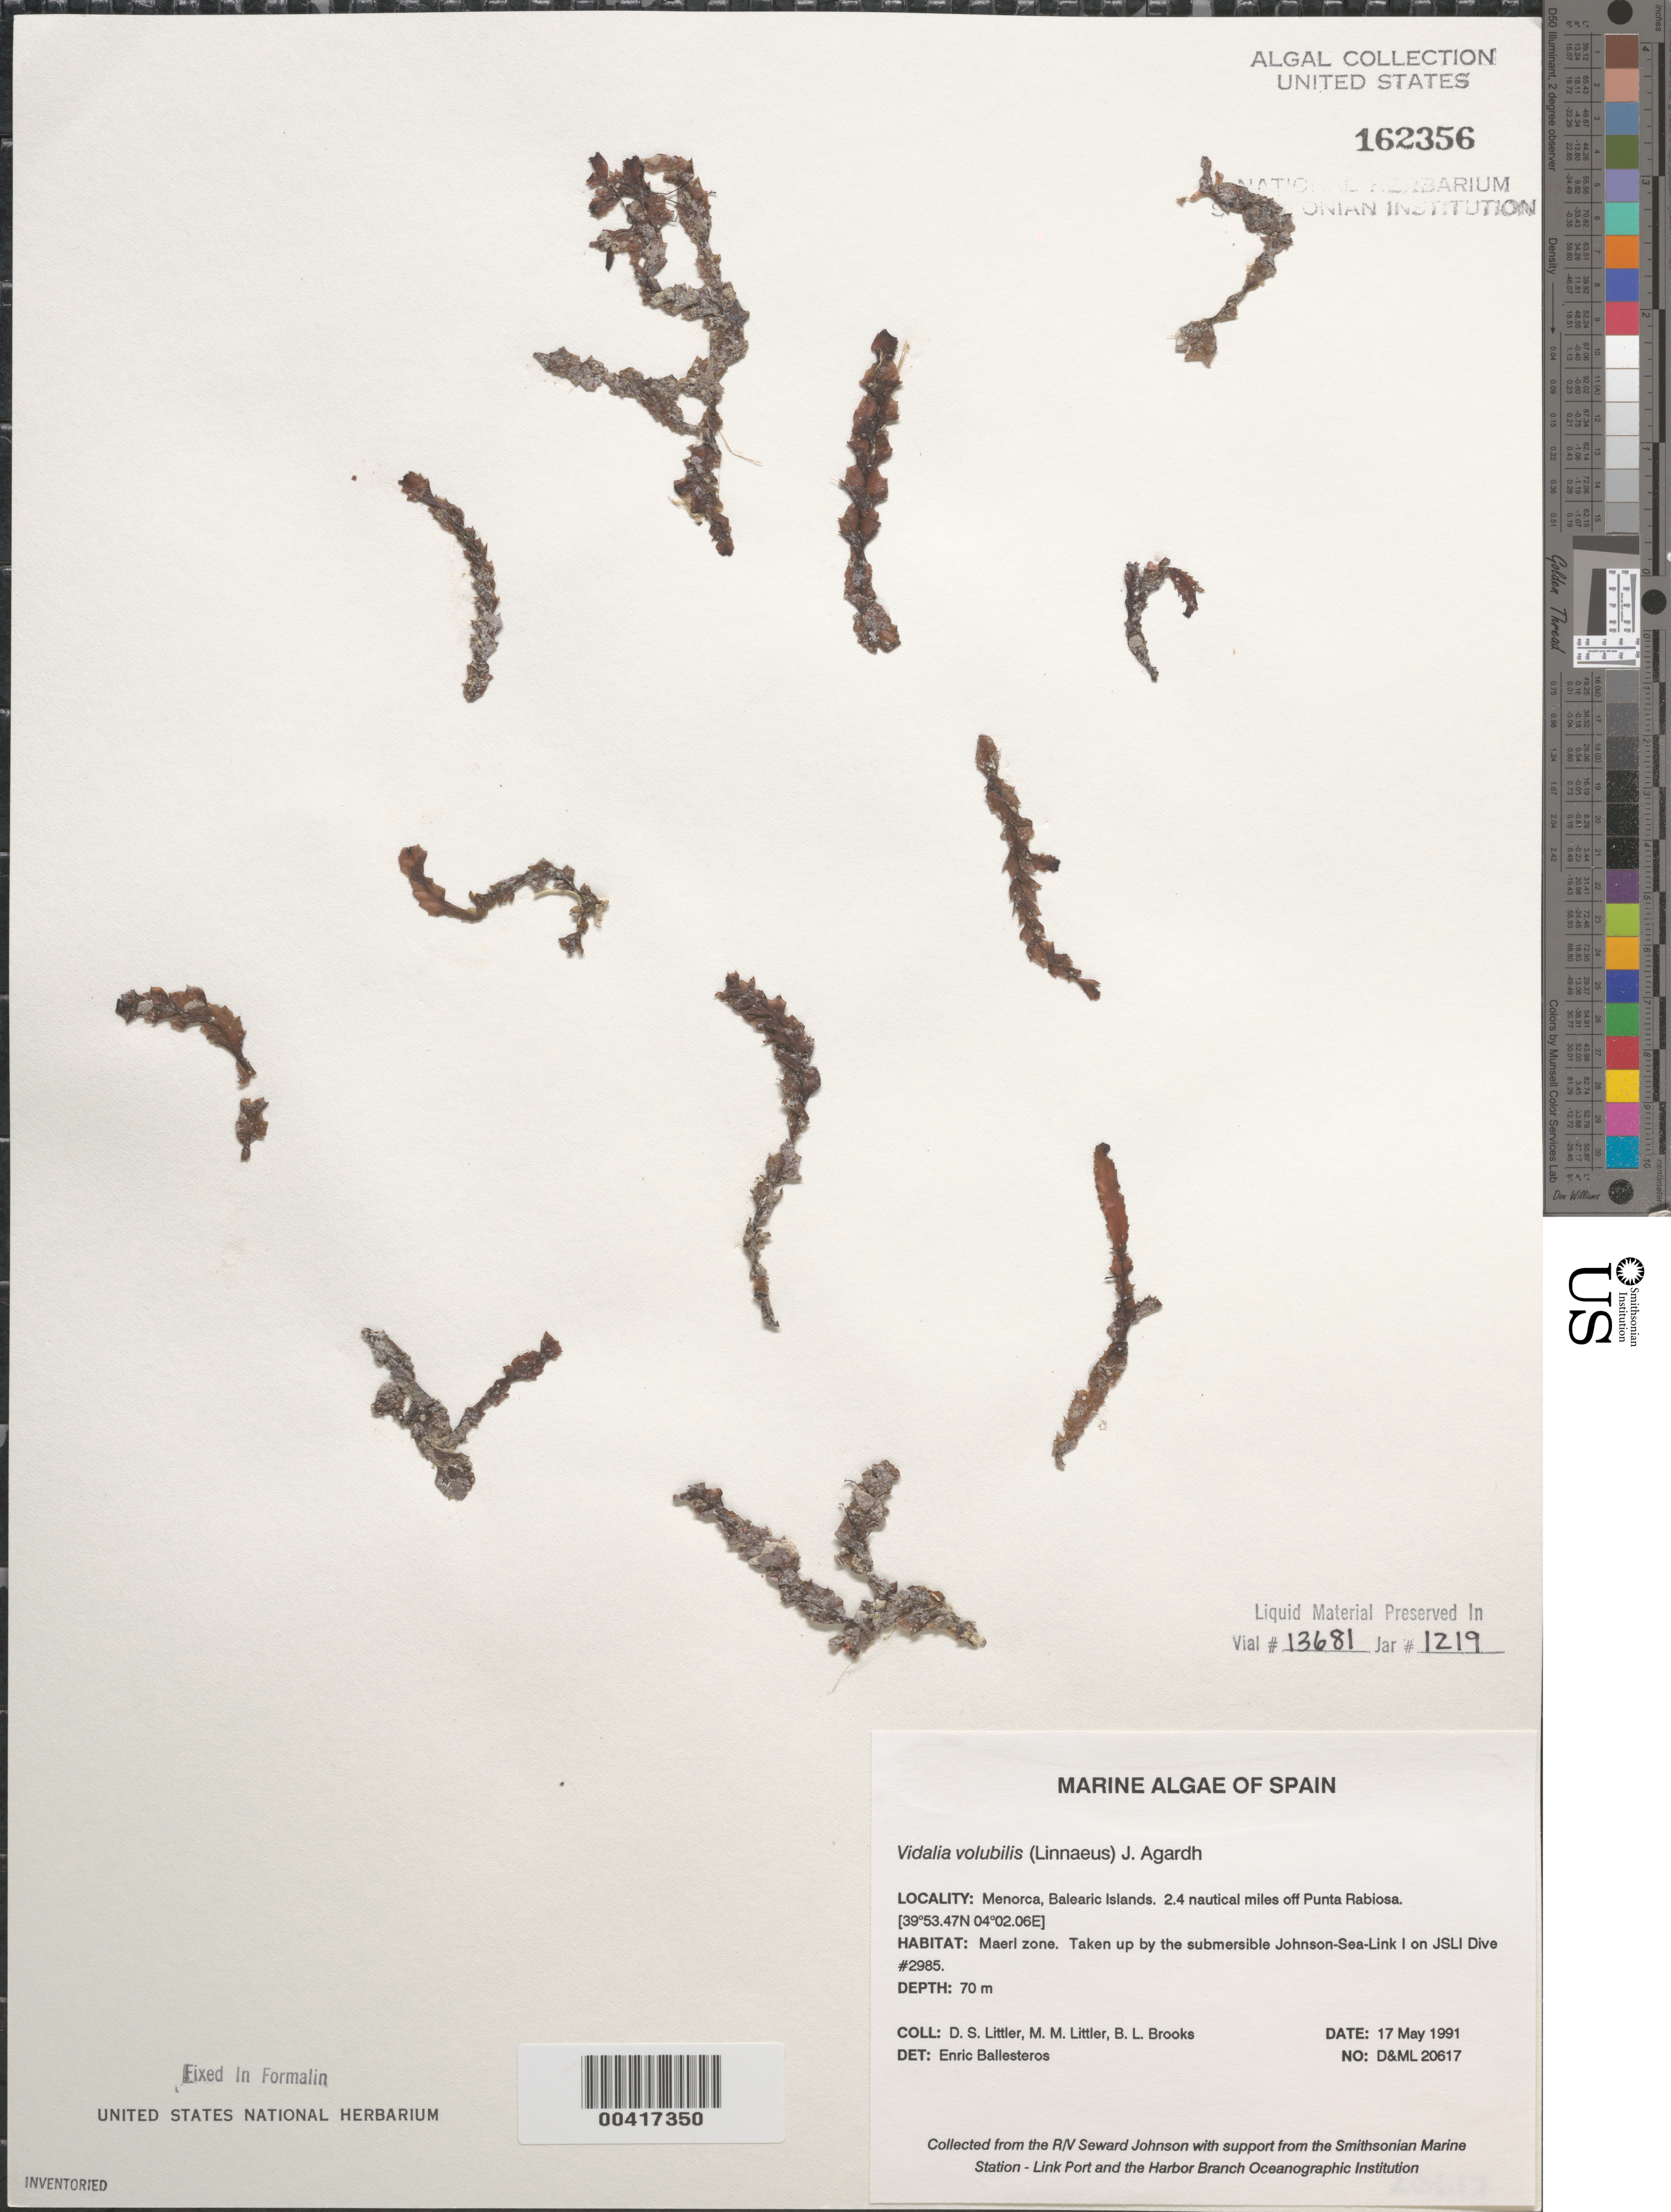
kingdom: Plantae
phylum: Rhodophyta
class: Florideophyceae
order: Ceramiales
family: Rhodomelaceae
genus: Osmundaria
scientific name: Osmundaria volubilis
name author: (L.) R.E. Norris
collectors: D. S. Littler, M. M. Littler & B. Brooks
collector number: D&ML 20617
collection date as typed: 17 May 1991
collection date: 1991-05-17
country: Spain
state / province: Islas Baleares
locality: Menorca, 2.4 miles off punta rabiosa, balearic islands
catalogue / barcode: US 162356